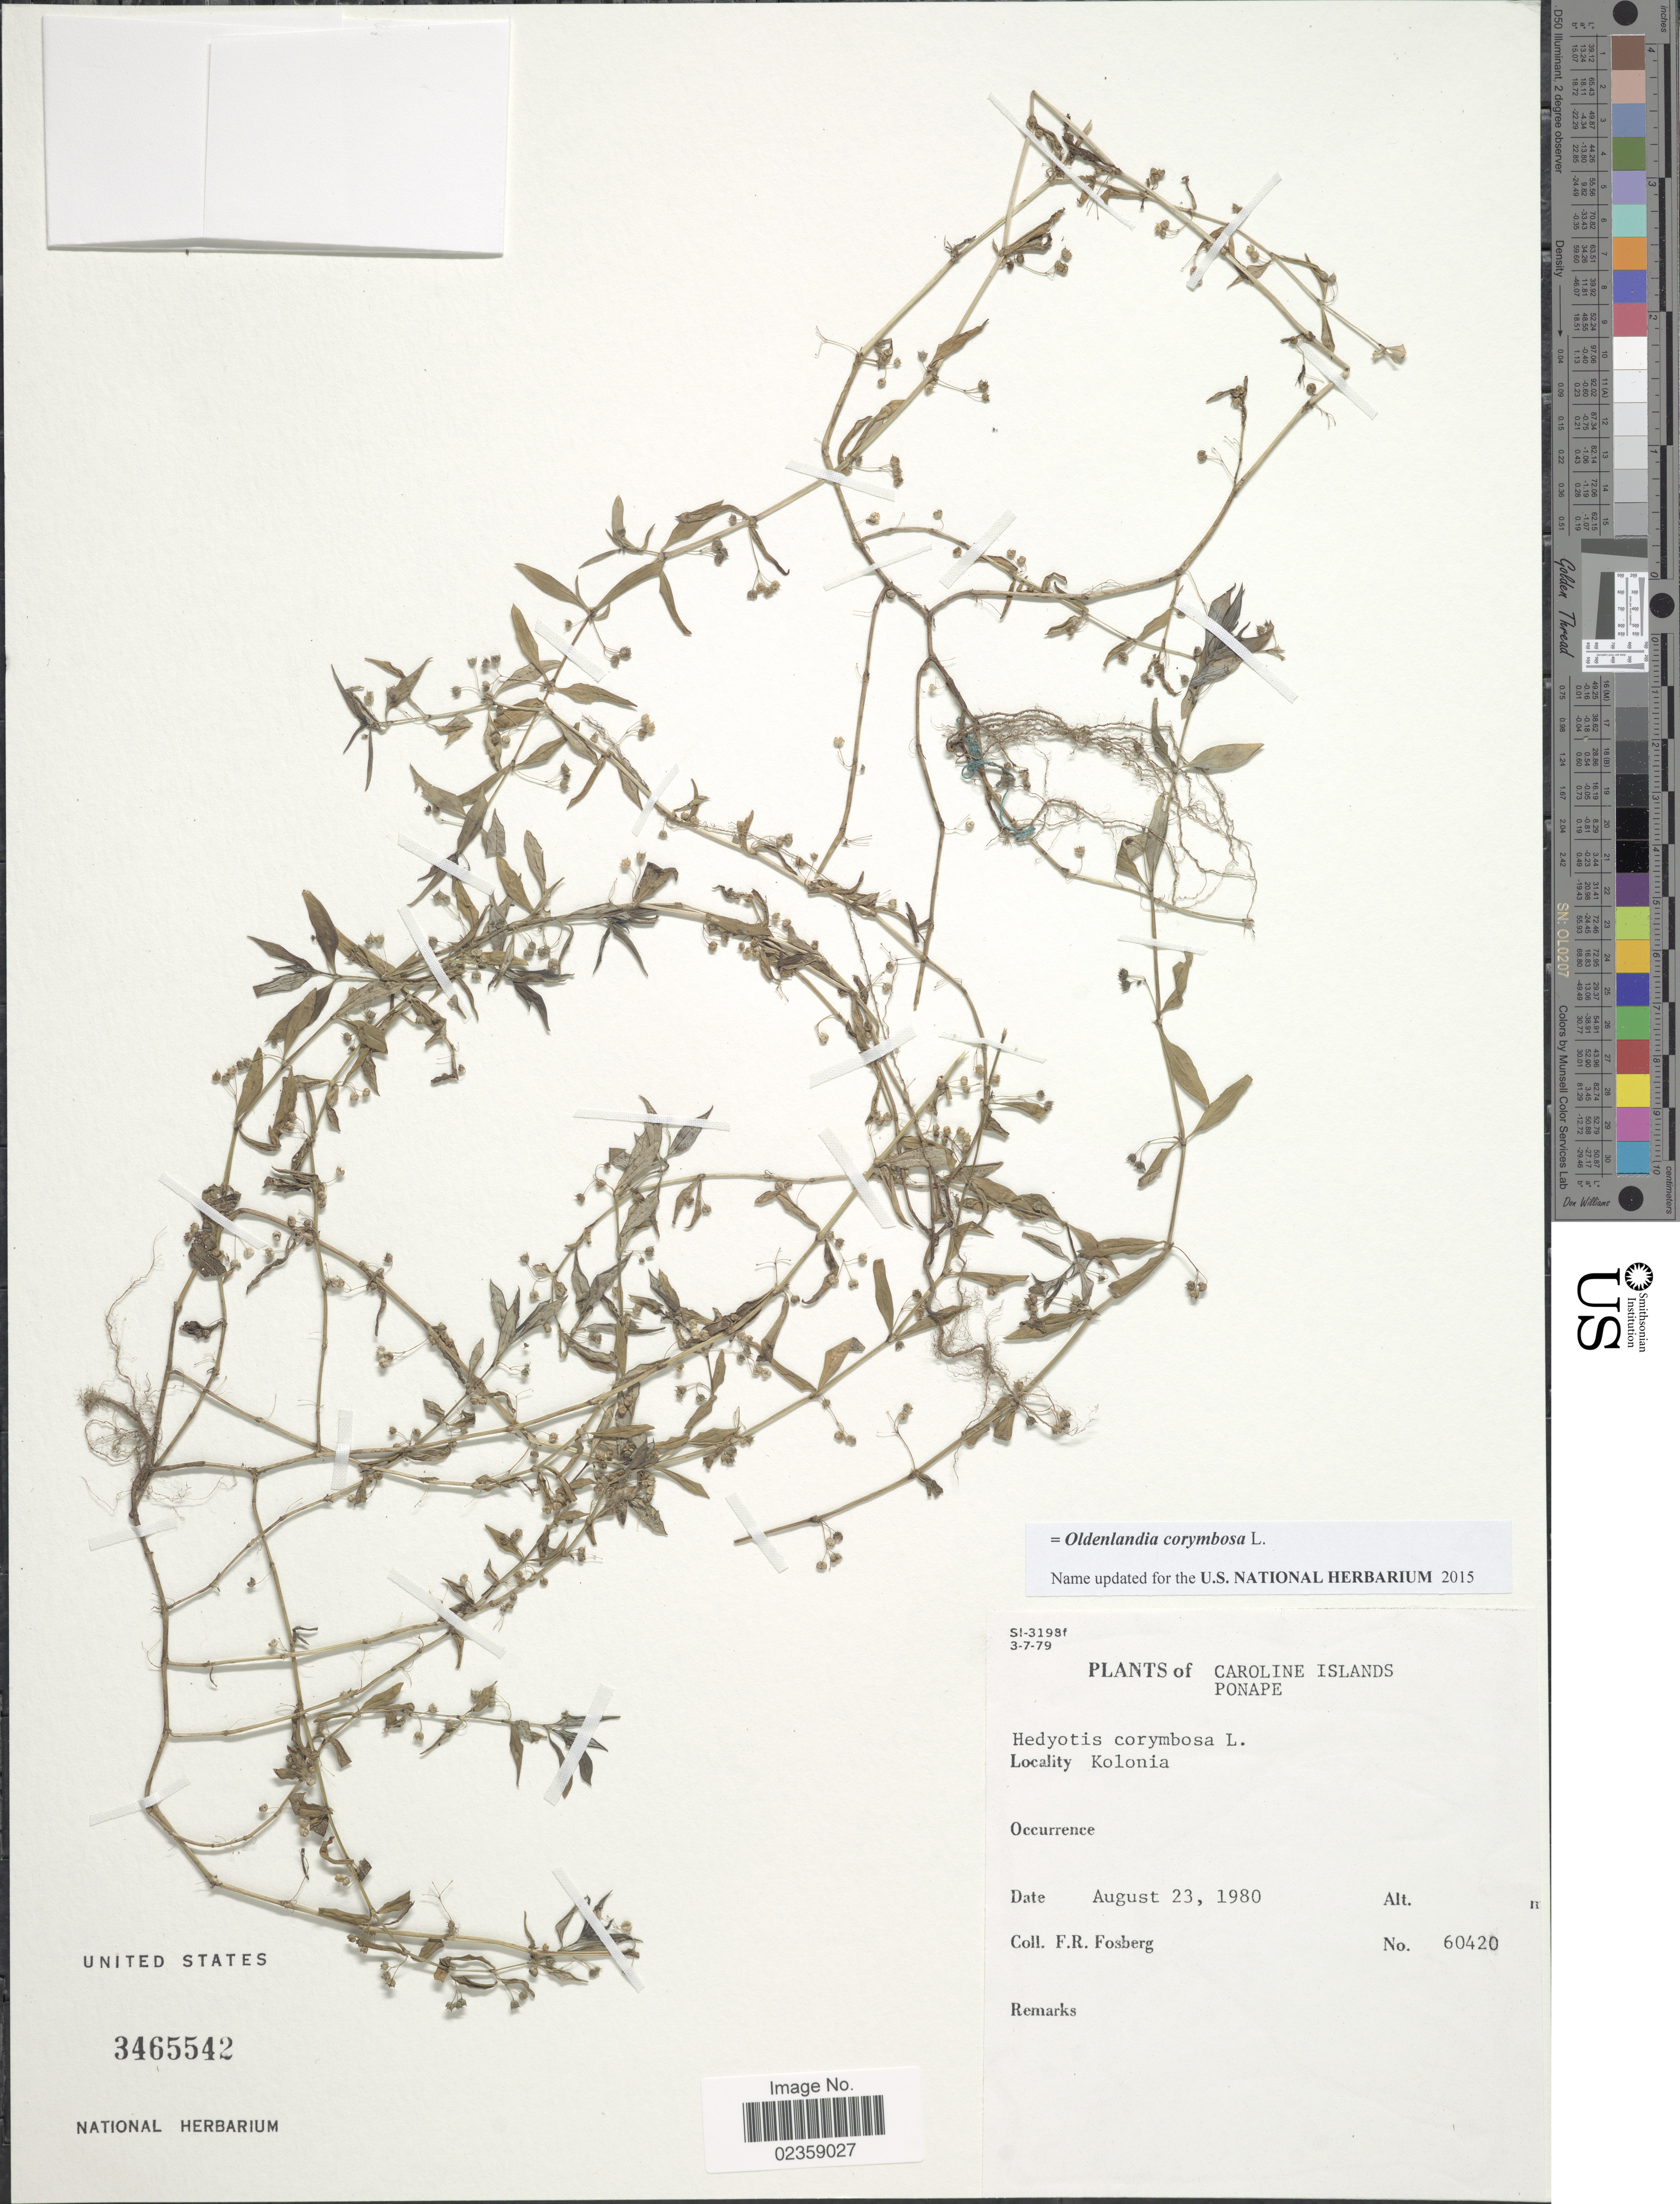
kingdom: Plantae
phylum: Tracheophyta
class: Magnoliopsida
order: Gentianales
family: Rubiaceae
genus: Oldenlandia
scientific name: Oldenlandia corymbosa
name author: L.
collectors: F. R. Fosberg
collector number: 60420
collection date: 1980-08-23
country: Micronesia, Federated States of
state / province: Pohnpei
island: Pohnpei [Ponape]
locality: Caroline Islands. Ponape. Kolonia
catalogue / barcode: US 3465542